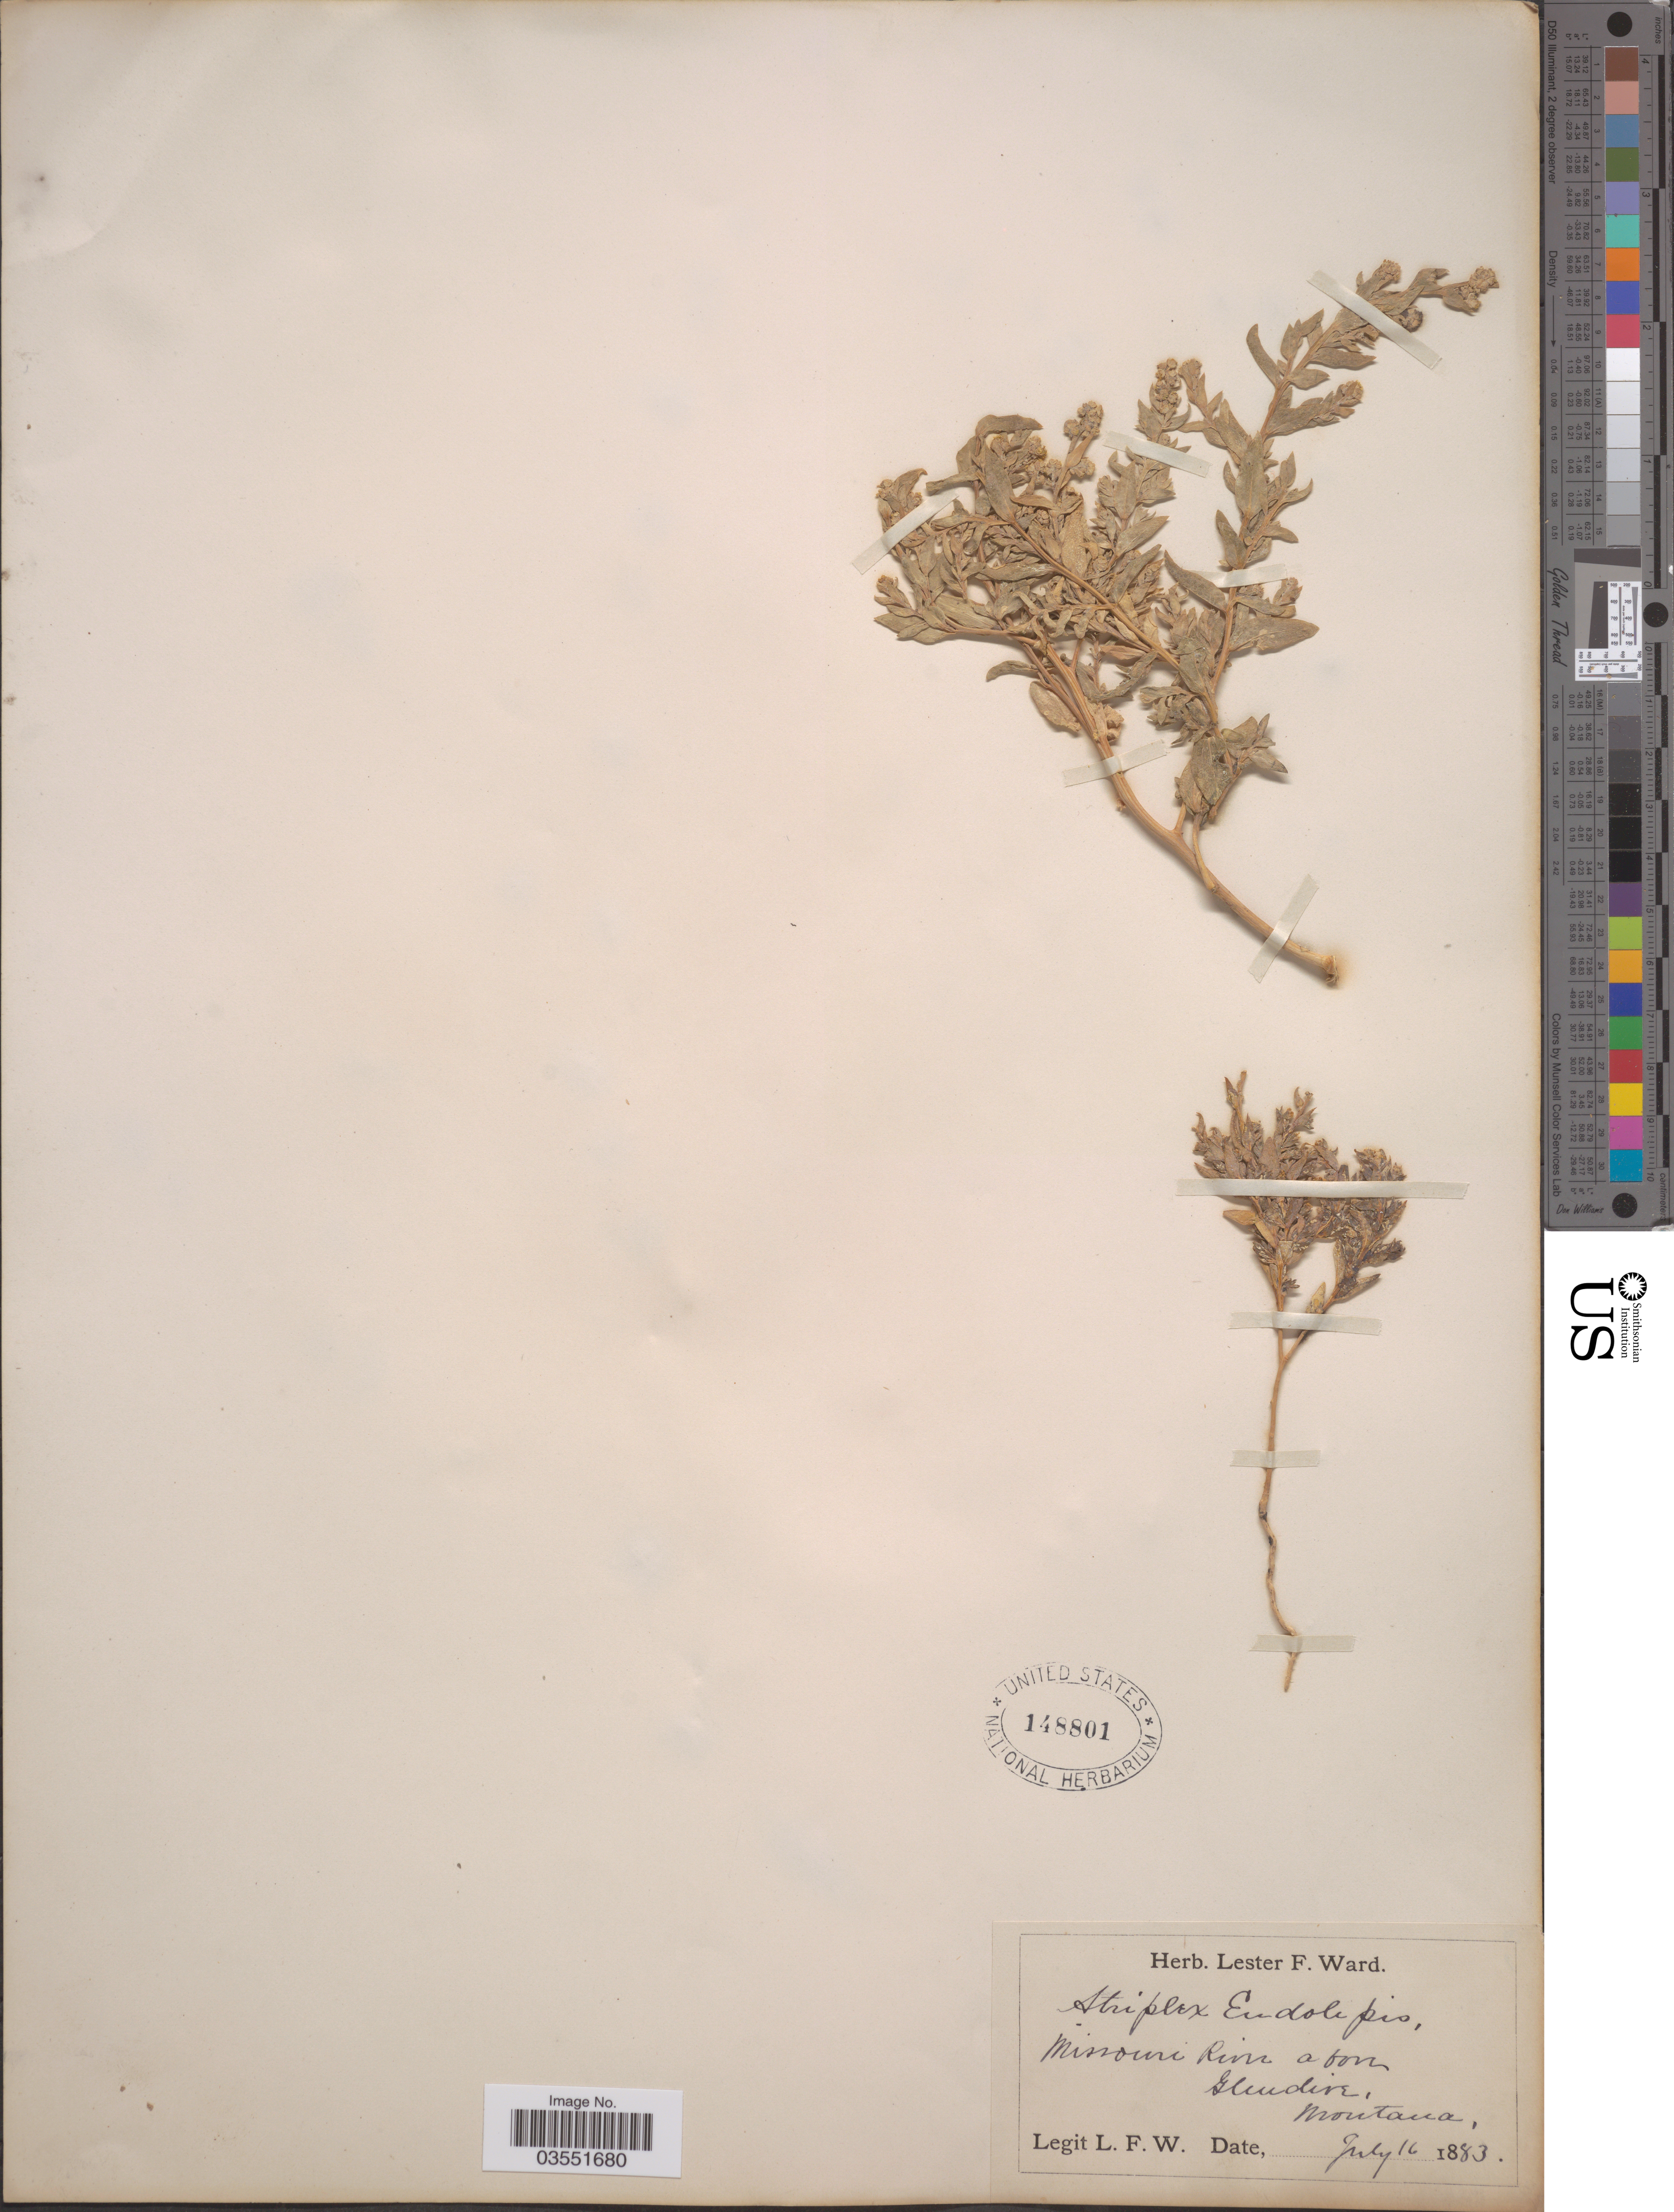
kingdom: Plantae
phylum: Tracheophyta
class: Magnoliopsida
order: Caryophyllales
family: Amaranthaceae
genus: Stutzia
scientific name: Stutzia dioica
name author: (Nutt.) E.H. Zacharias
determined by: Strong, Mark T., (BOT), Smithsonian Institution - National Museum of Natural History (UNITED STATES)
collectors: L. F. Ward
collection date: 1883-07-16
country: United States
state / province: Montana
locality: Missouri River about Glendive.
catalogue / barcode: US 148801